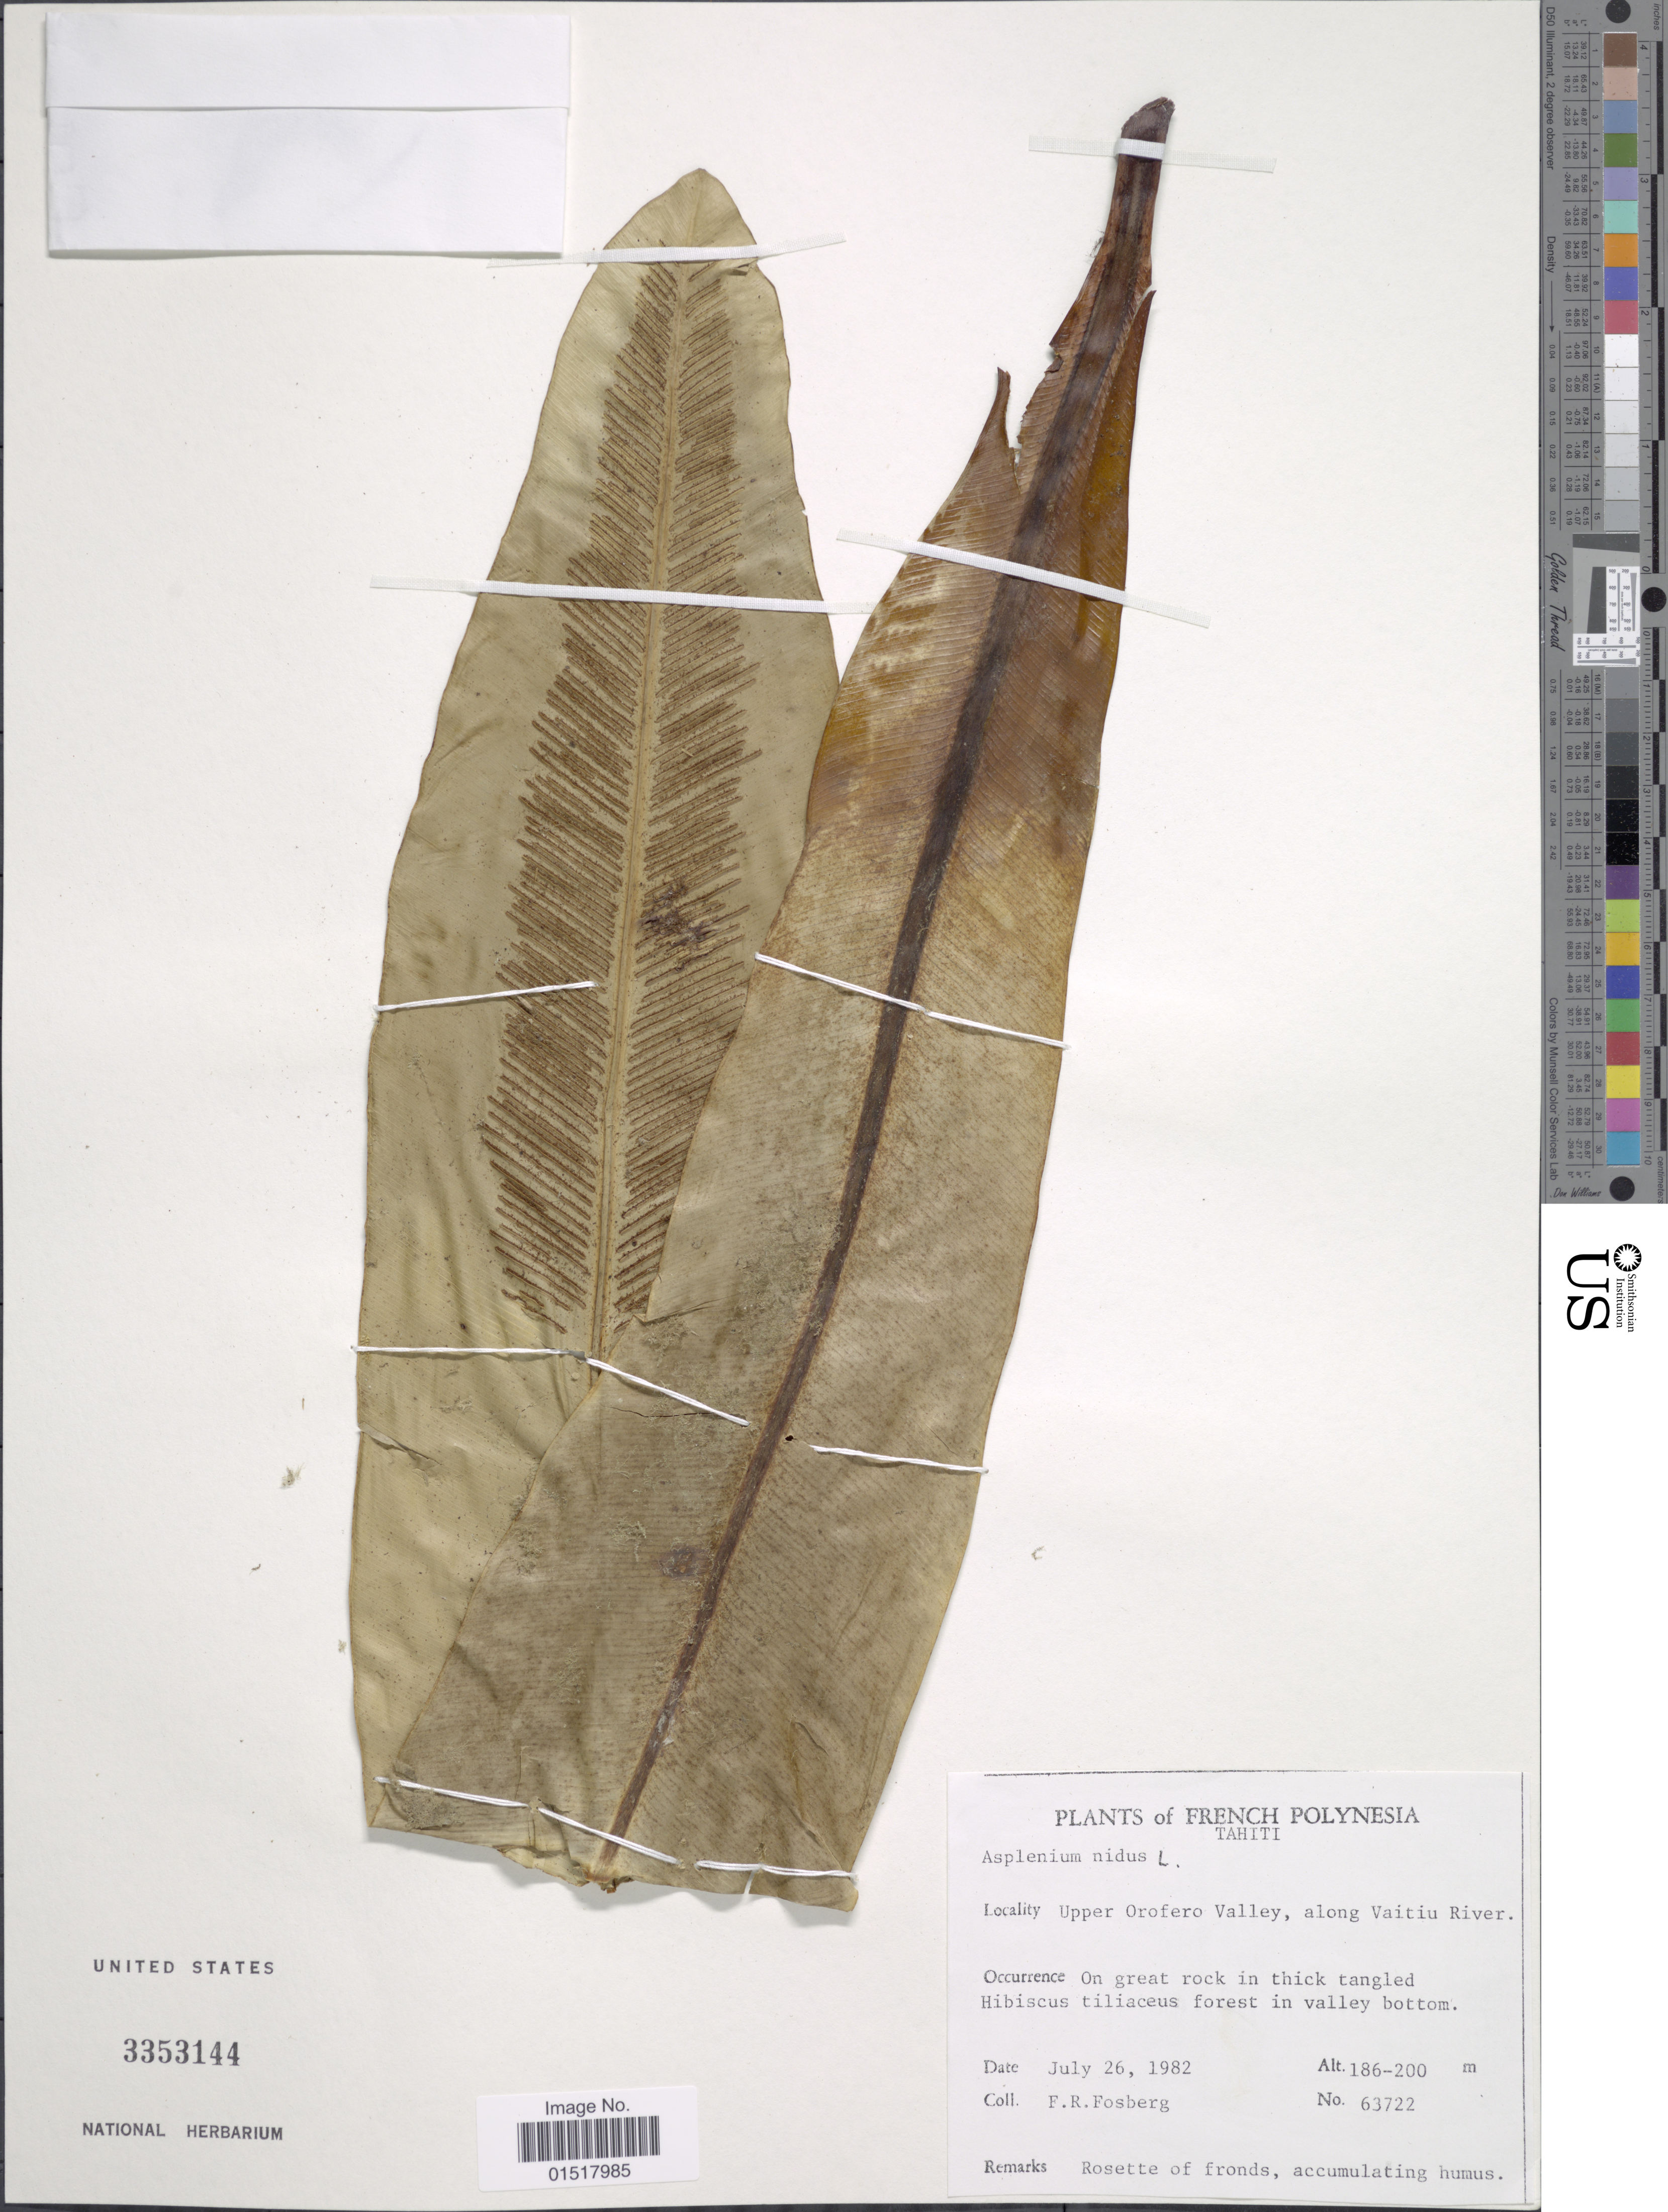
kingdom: Plantae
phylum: Tracheophyta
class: Polypodiopsida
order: Polypodiales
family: Aspleniaceae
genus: Asplenium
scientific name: Asplenium nidus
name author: L.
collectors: F. R. Fosberg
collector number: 63722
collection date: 1982-07-26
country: French Polynesia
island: Tahiti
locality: Tahiti. Upper Orofero Valley, along Vaitiu River.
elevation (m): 186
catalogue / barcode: US 3353144